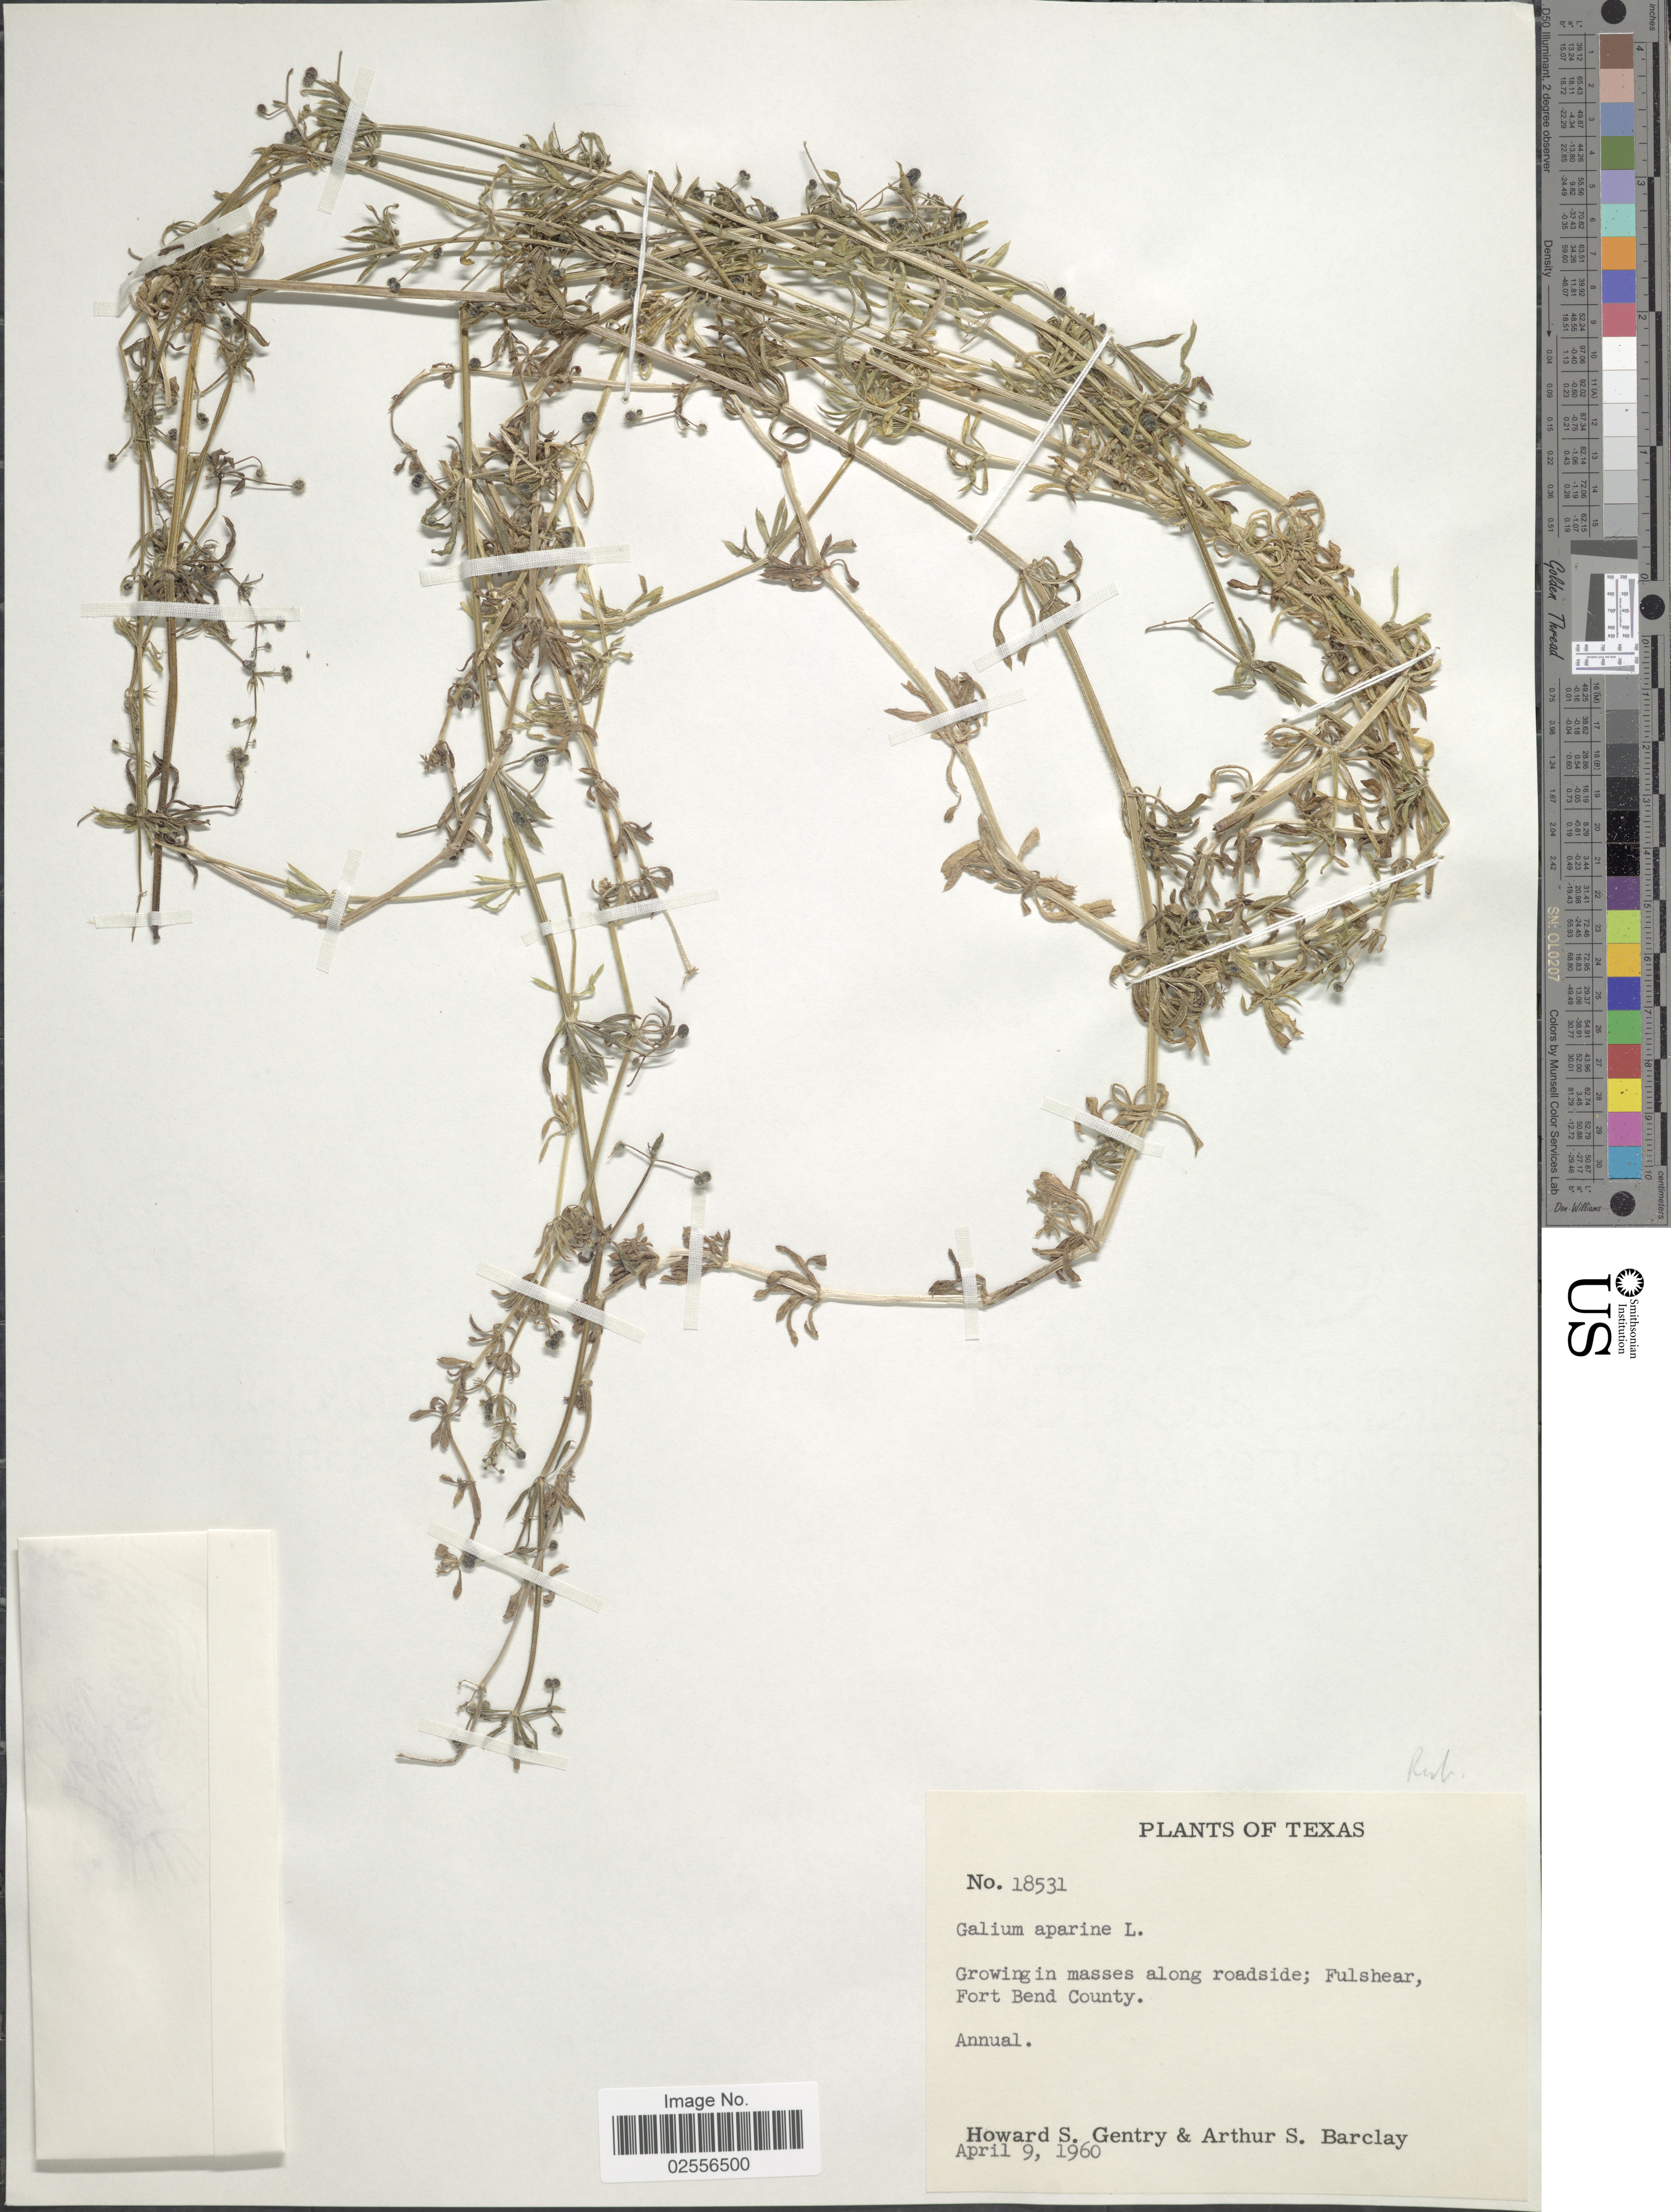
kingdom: Plantae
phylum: Tracheophyta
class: Magnoliopsida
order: Gentianales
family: Rubiaceae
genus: Galium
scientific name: Galium aparine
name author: L.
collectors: H. S. Gentry & A. S. Barclay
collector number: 18531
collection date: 1960-04-09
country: United States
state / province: Texas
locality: Growing masses along roadside; Fulshear Fort Bend County